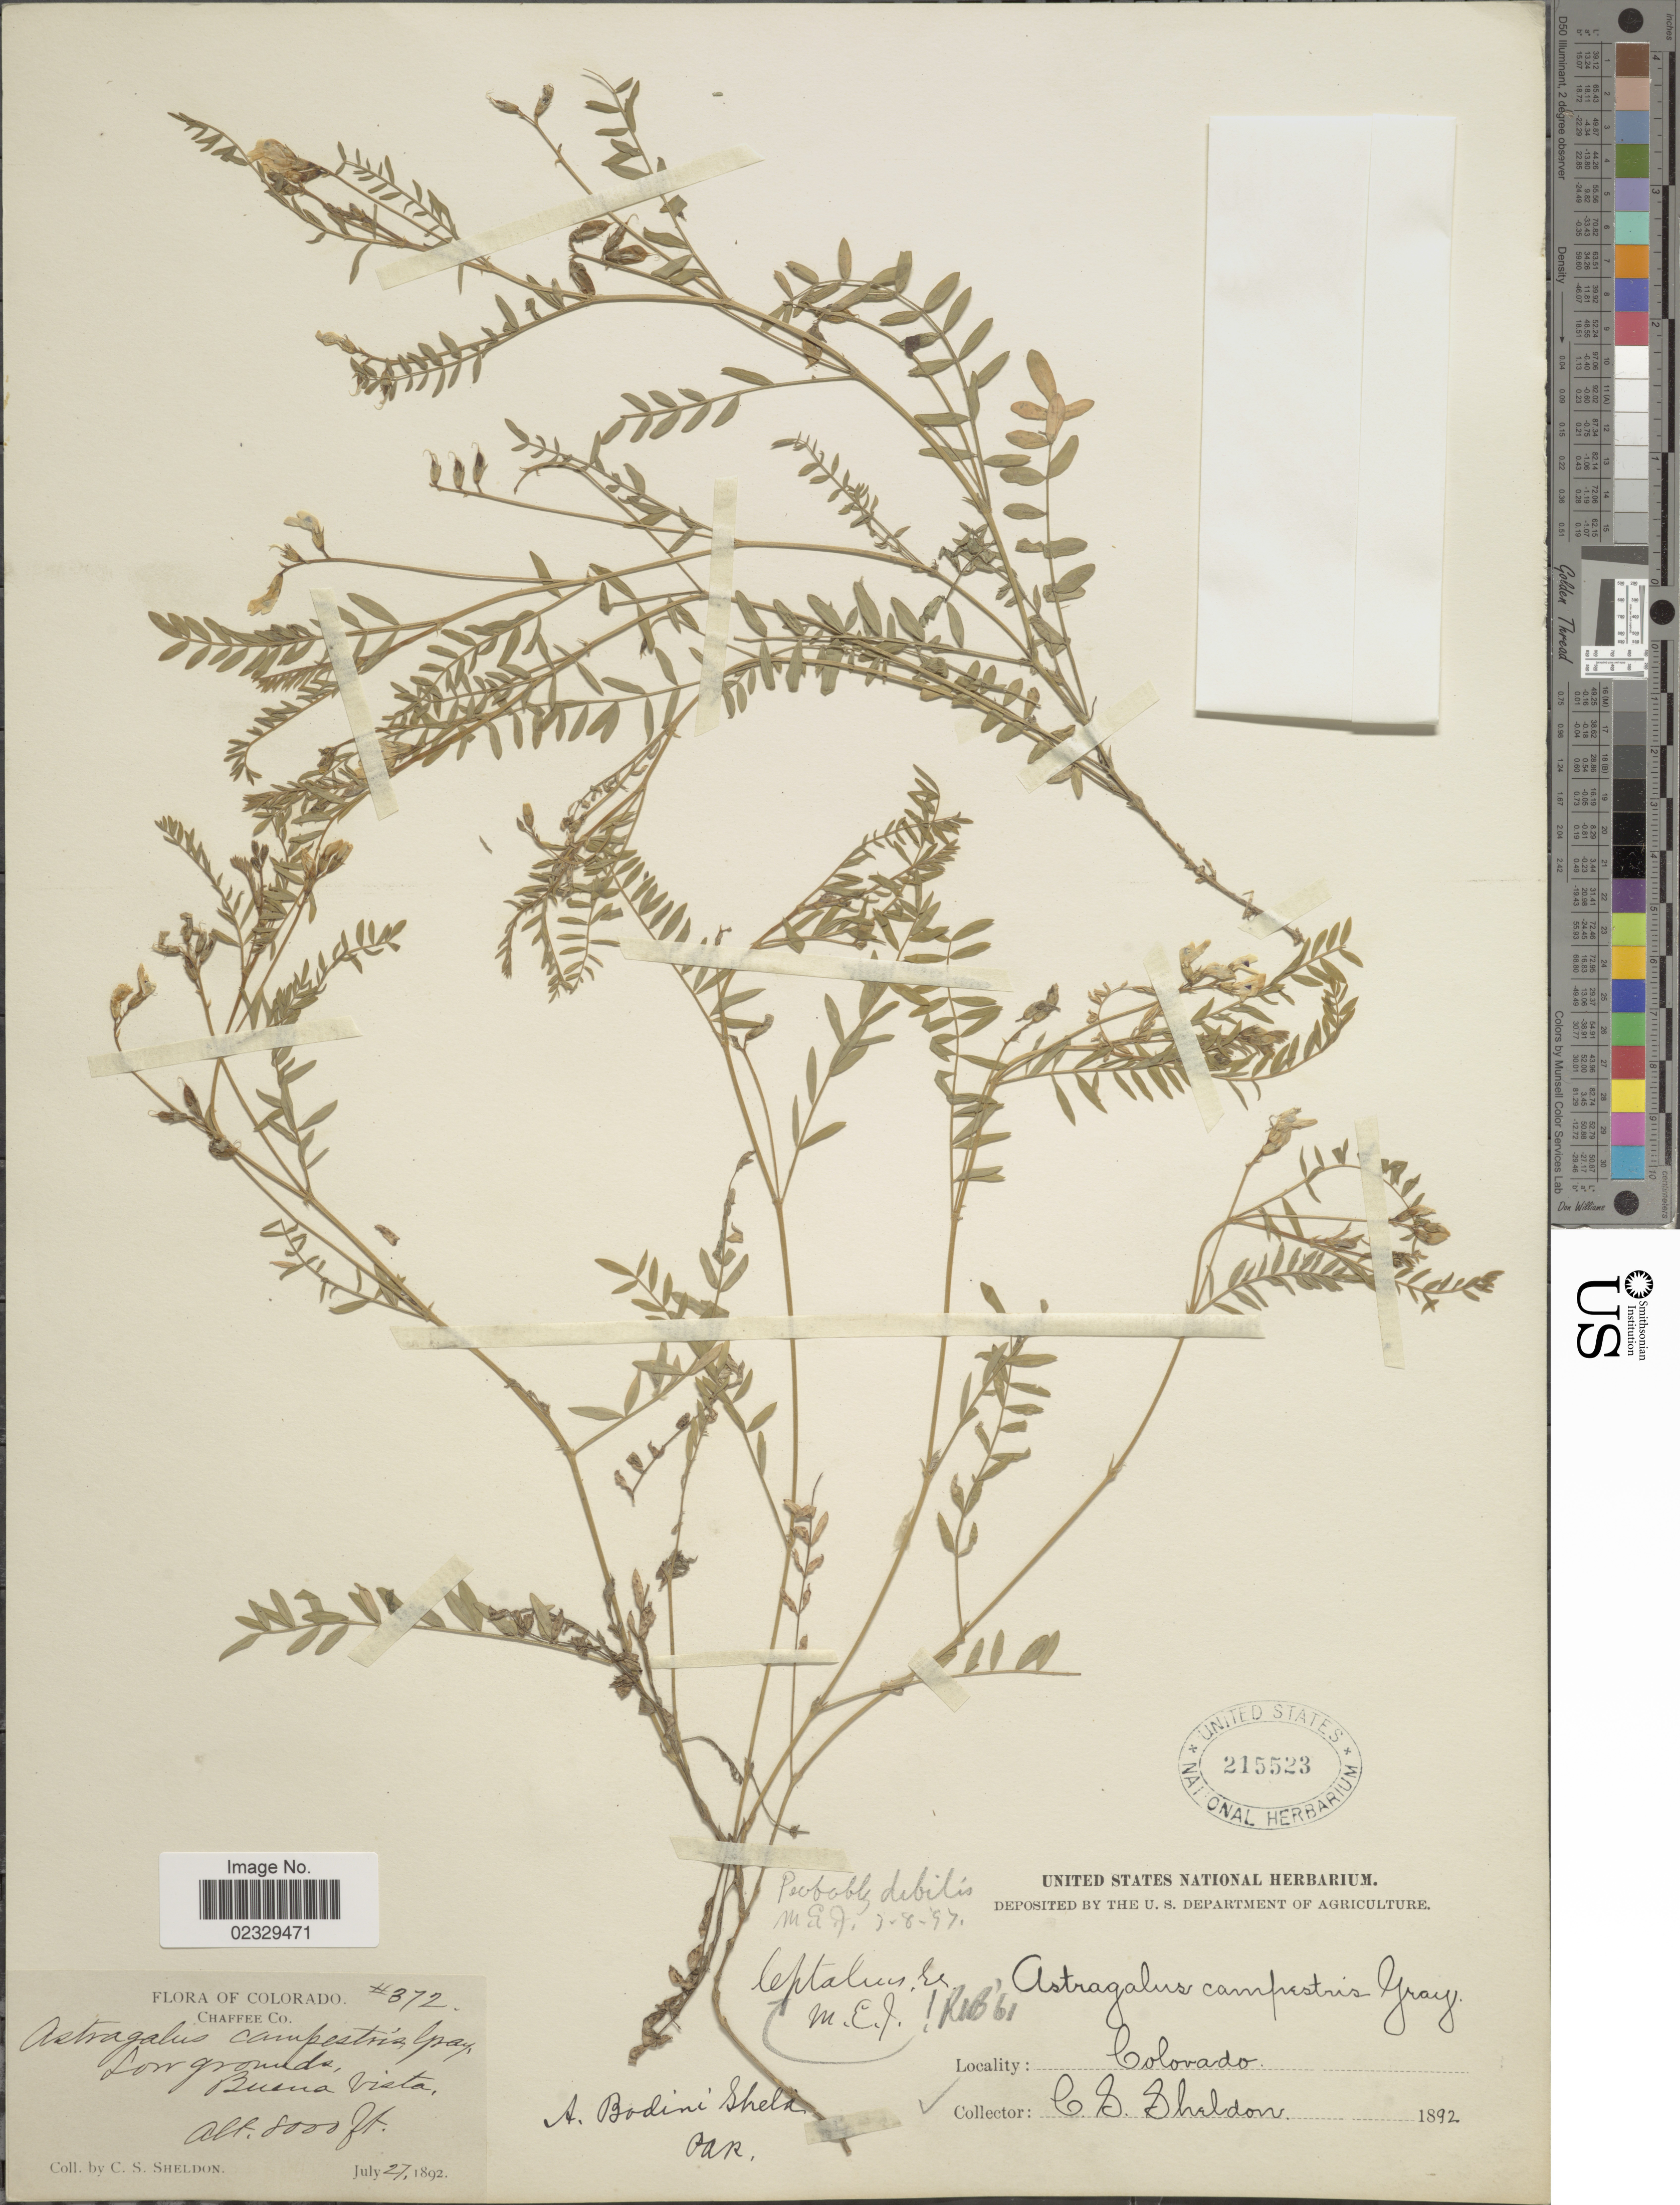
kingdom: Plantae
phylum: Tracheophyta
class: Magnoliopsida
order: Fabales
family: Fabaceae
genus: Astragalus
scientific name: Astragalus bodinii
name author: E. Sheld.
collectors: C. S. Sheldon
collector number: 372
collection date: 1892-07-27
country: United States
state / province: Colorado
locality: Chaffee Co. Buena Vista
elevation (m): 2438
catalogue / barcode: US 215523